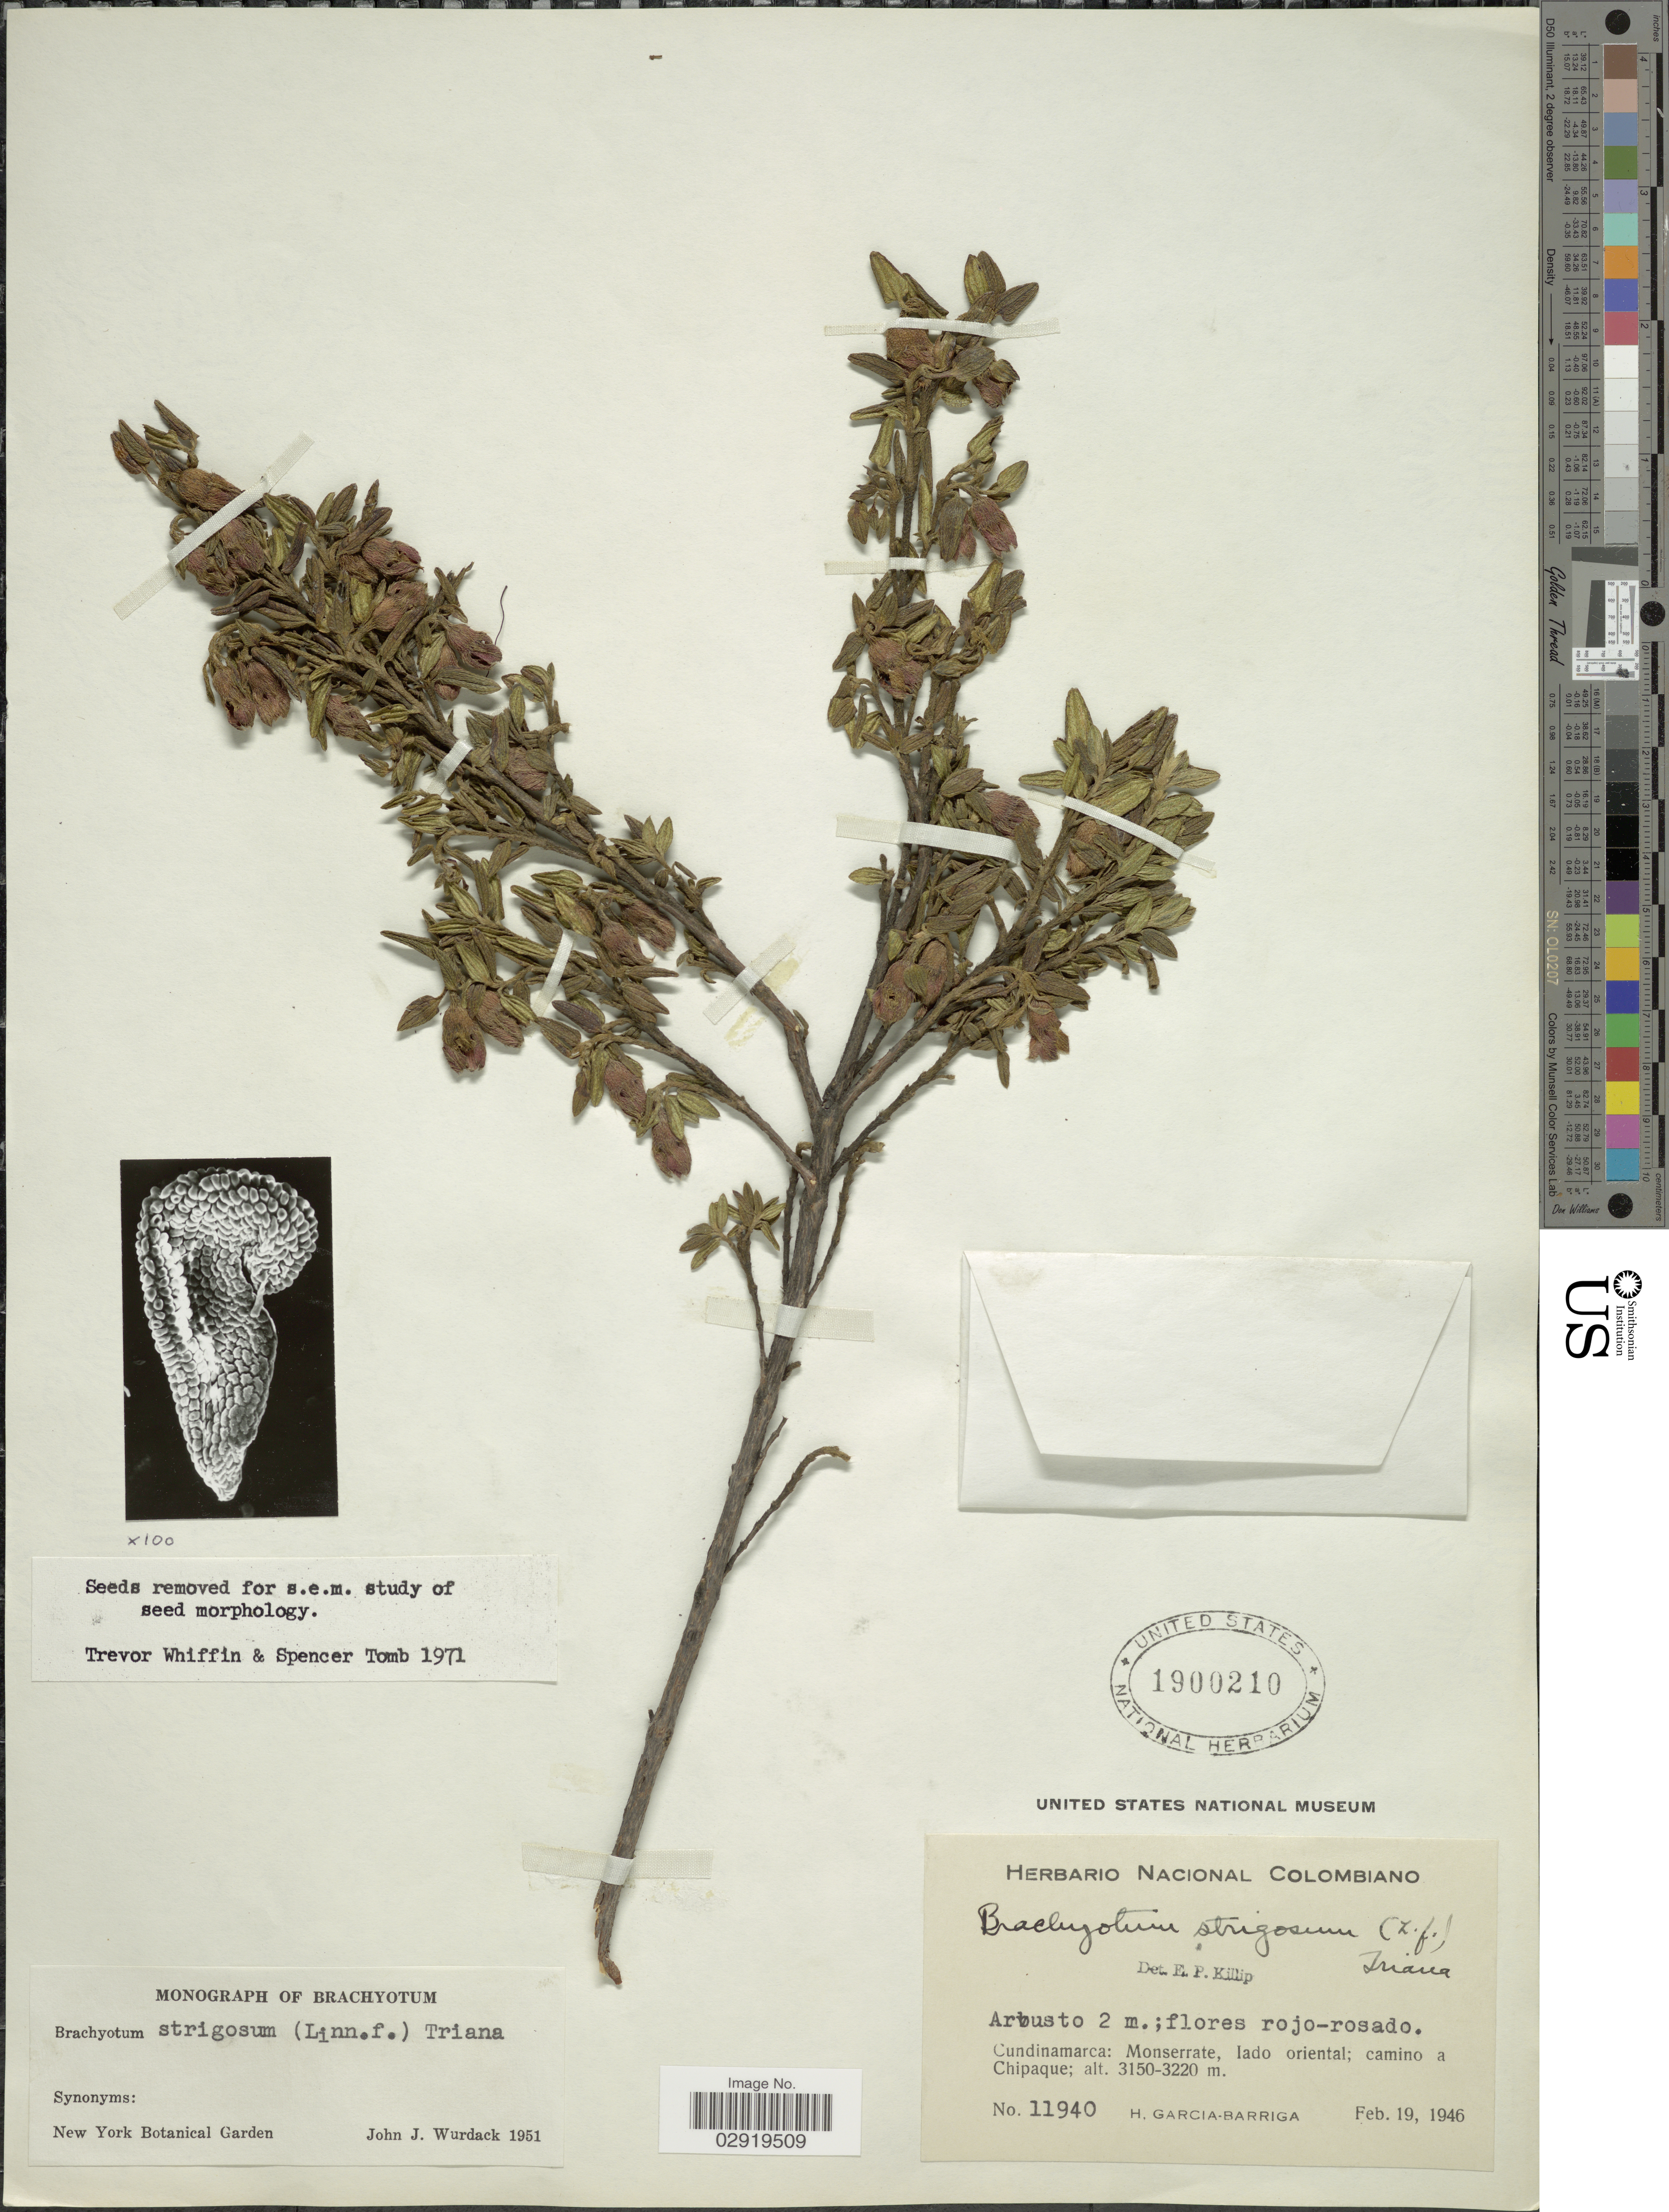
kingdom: Plantae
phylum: Tracheophyta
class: Magnoliopsida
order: Myrtales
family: Melastomataceae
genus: Brachyotum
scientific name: Brachyotum strigosum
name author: (L. f.) Triana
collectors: H. García Barriga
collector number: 11940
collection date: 1946-02-19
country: Colombia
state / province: Cundinamarca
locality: Monserrate, lado oriental; camino a Chipaque.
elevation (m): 3150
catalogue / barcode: US 1900210